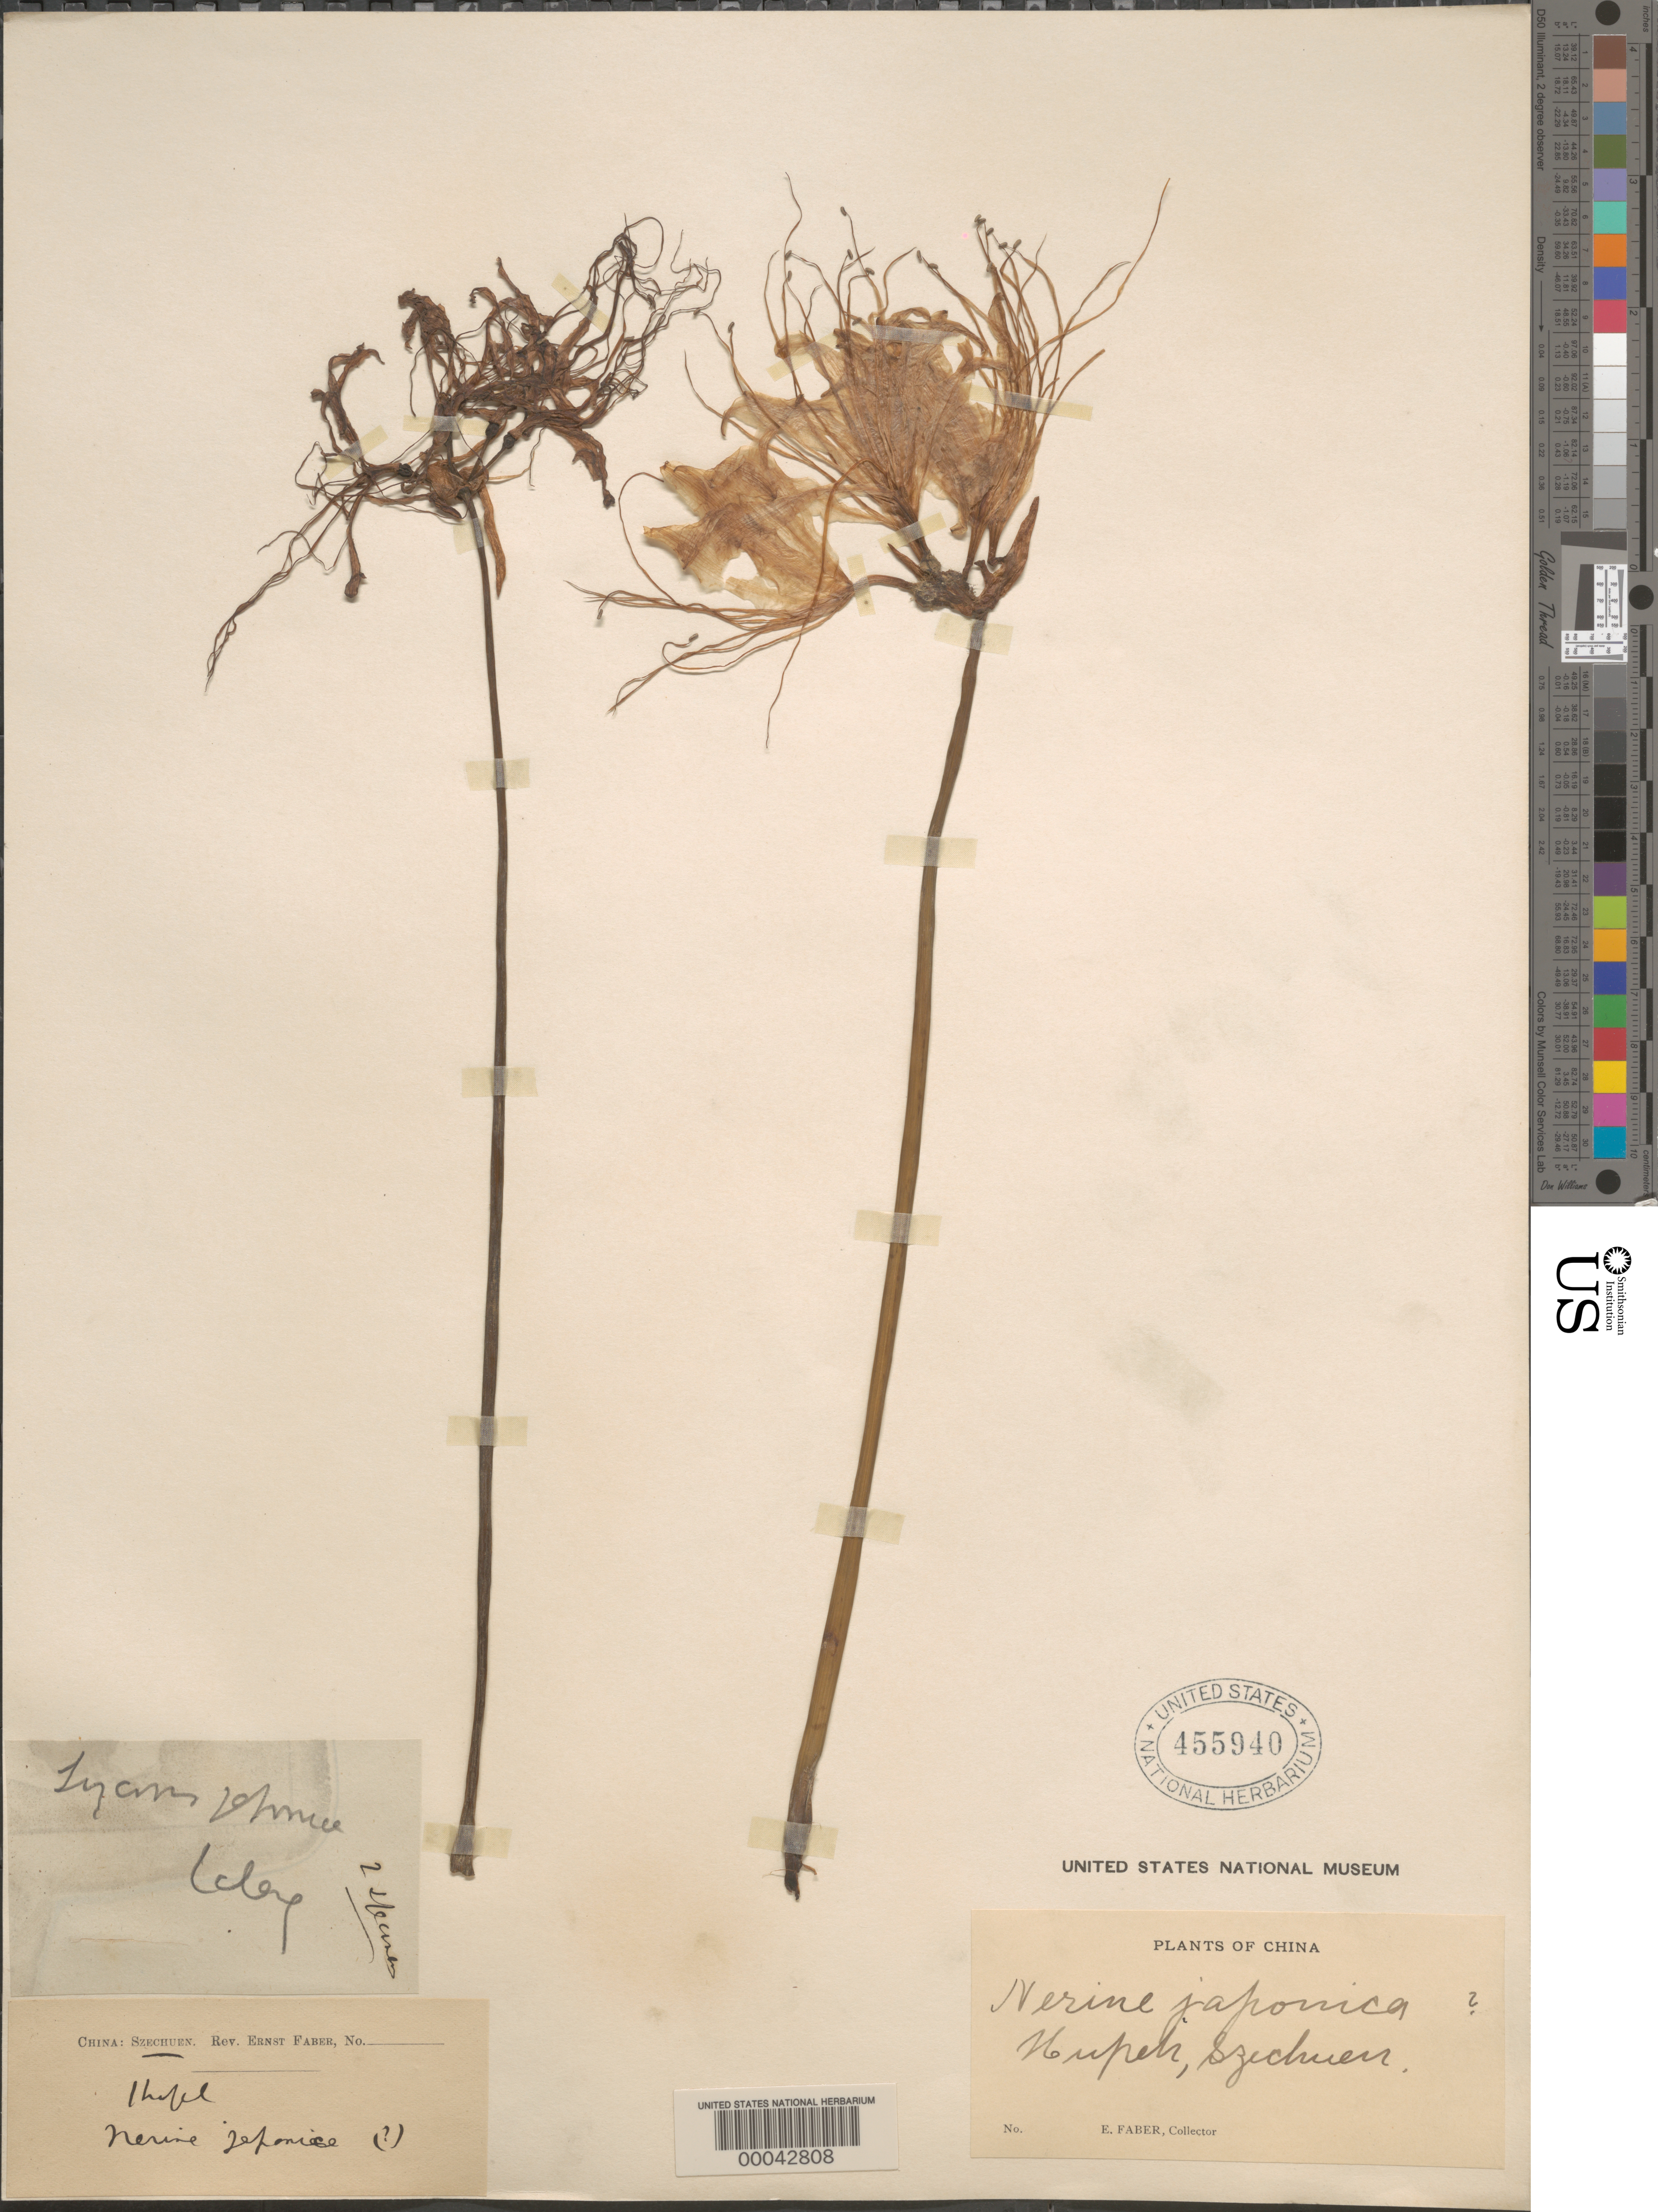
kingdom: Plantae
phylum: Tracheophyta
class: Liliopsida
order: Asparagales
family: Amaryllidaceae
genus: Lycoris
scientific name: Lycoris radiata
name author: Herb.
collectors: E. Faber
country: China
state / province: Sichuan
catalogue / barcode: US 455940